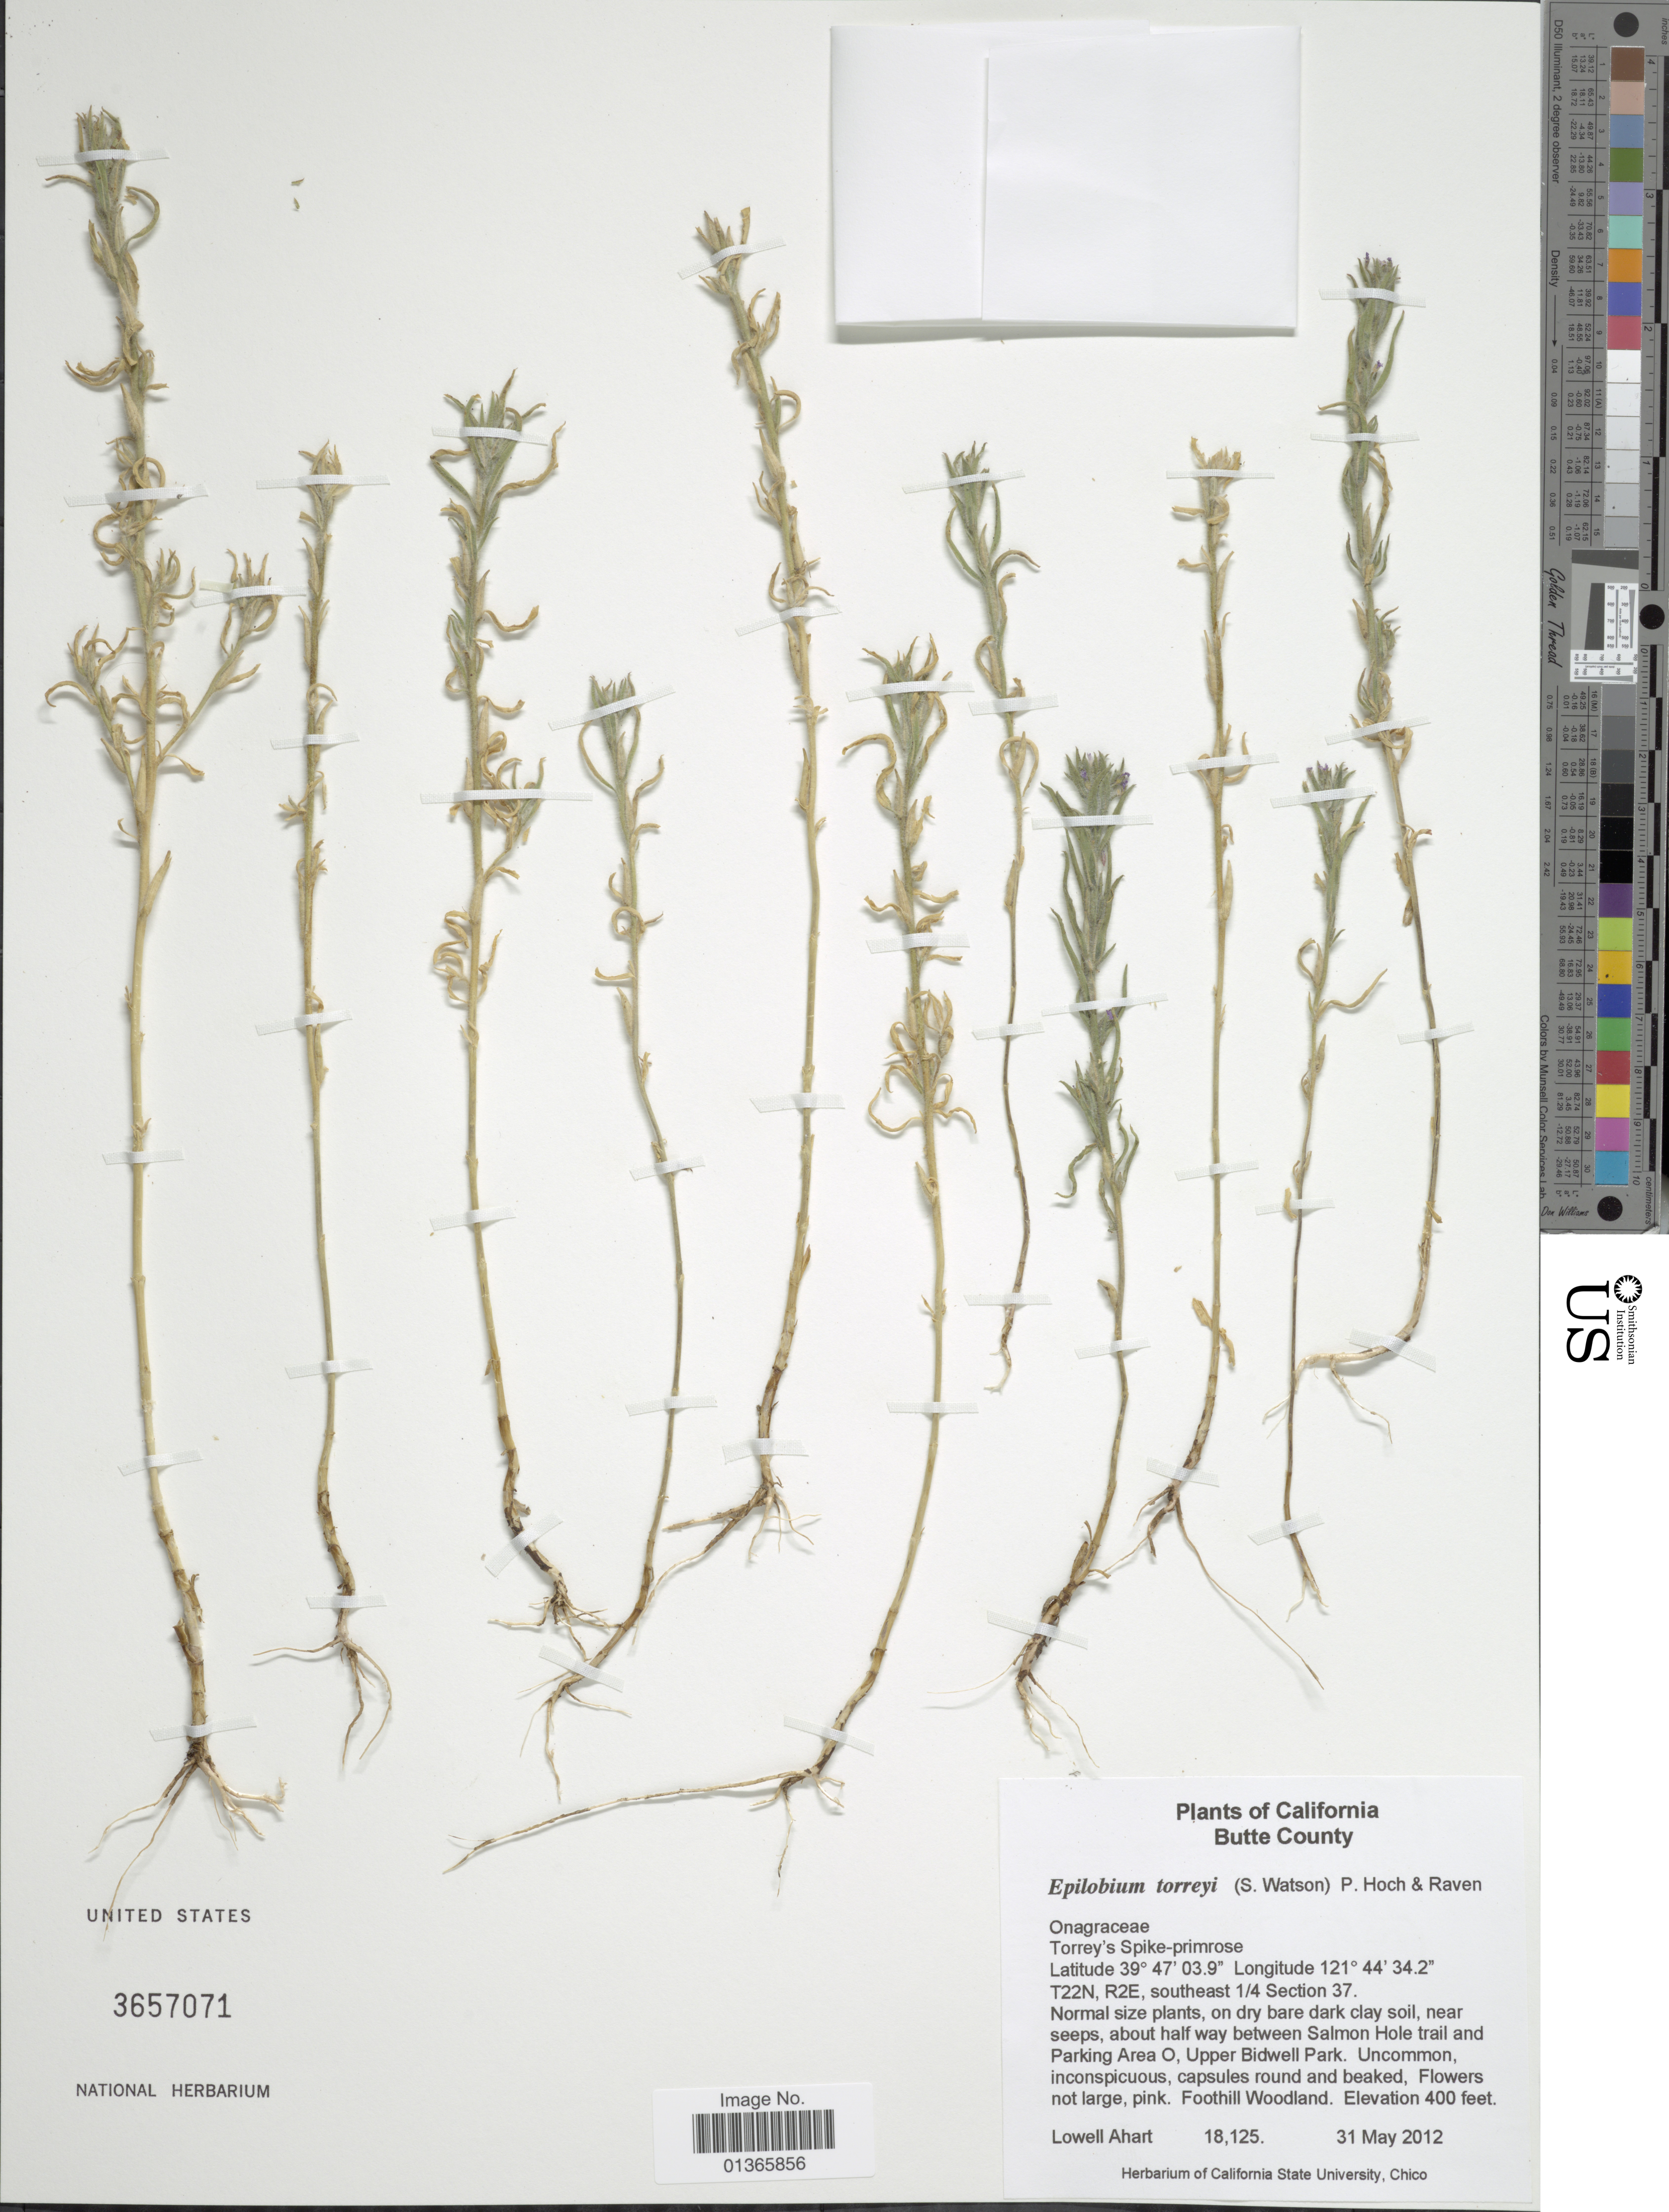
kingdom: Plantae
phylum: Tracheophyta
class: Magnoliopsida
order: Myrtales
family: Onagraceae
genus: Epilobium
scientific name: Epilobium torreyi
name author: (S. Watson) Hoch & P.H. Raven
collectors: L. Ahart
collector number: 18125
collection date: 2012-05-31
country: United States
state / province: California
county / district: Butte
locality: Butte County. T22N, R2E, southeast 1/4 Section 37. About half way between Salmon Hole trail and Parking Area O, Upper Bidwell Park.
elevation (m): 122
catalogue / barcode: US 3657071